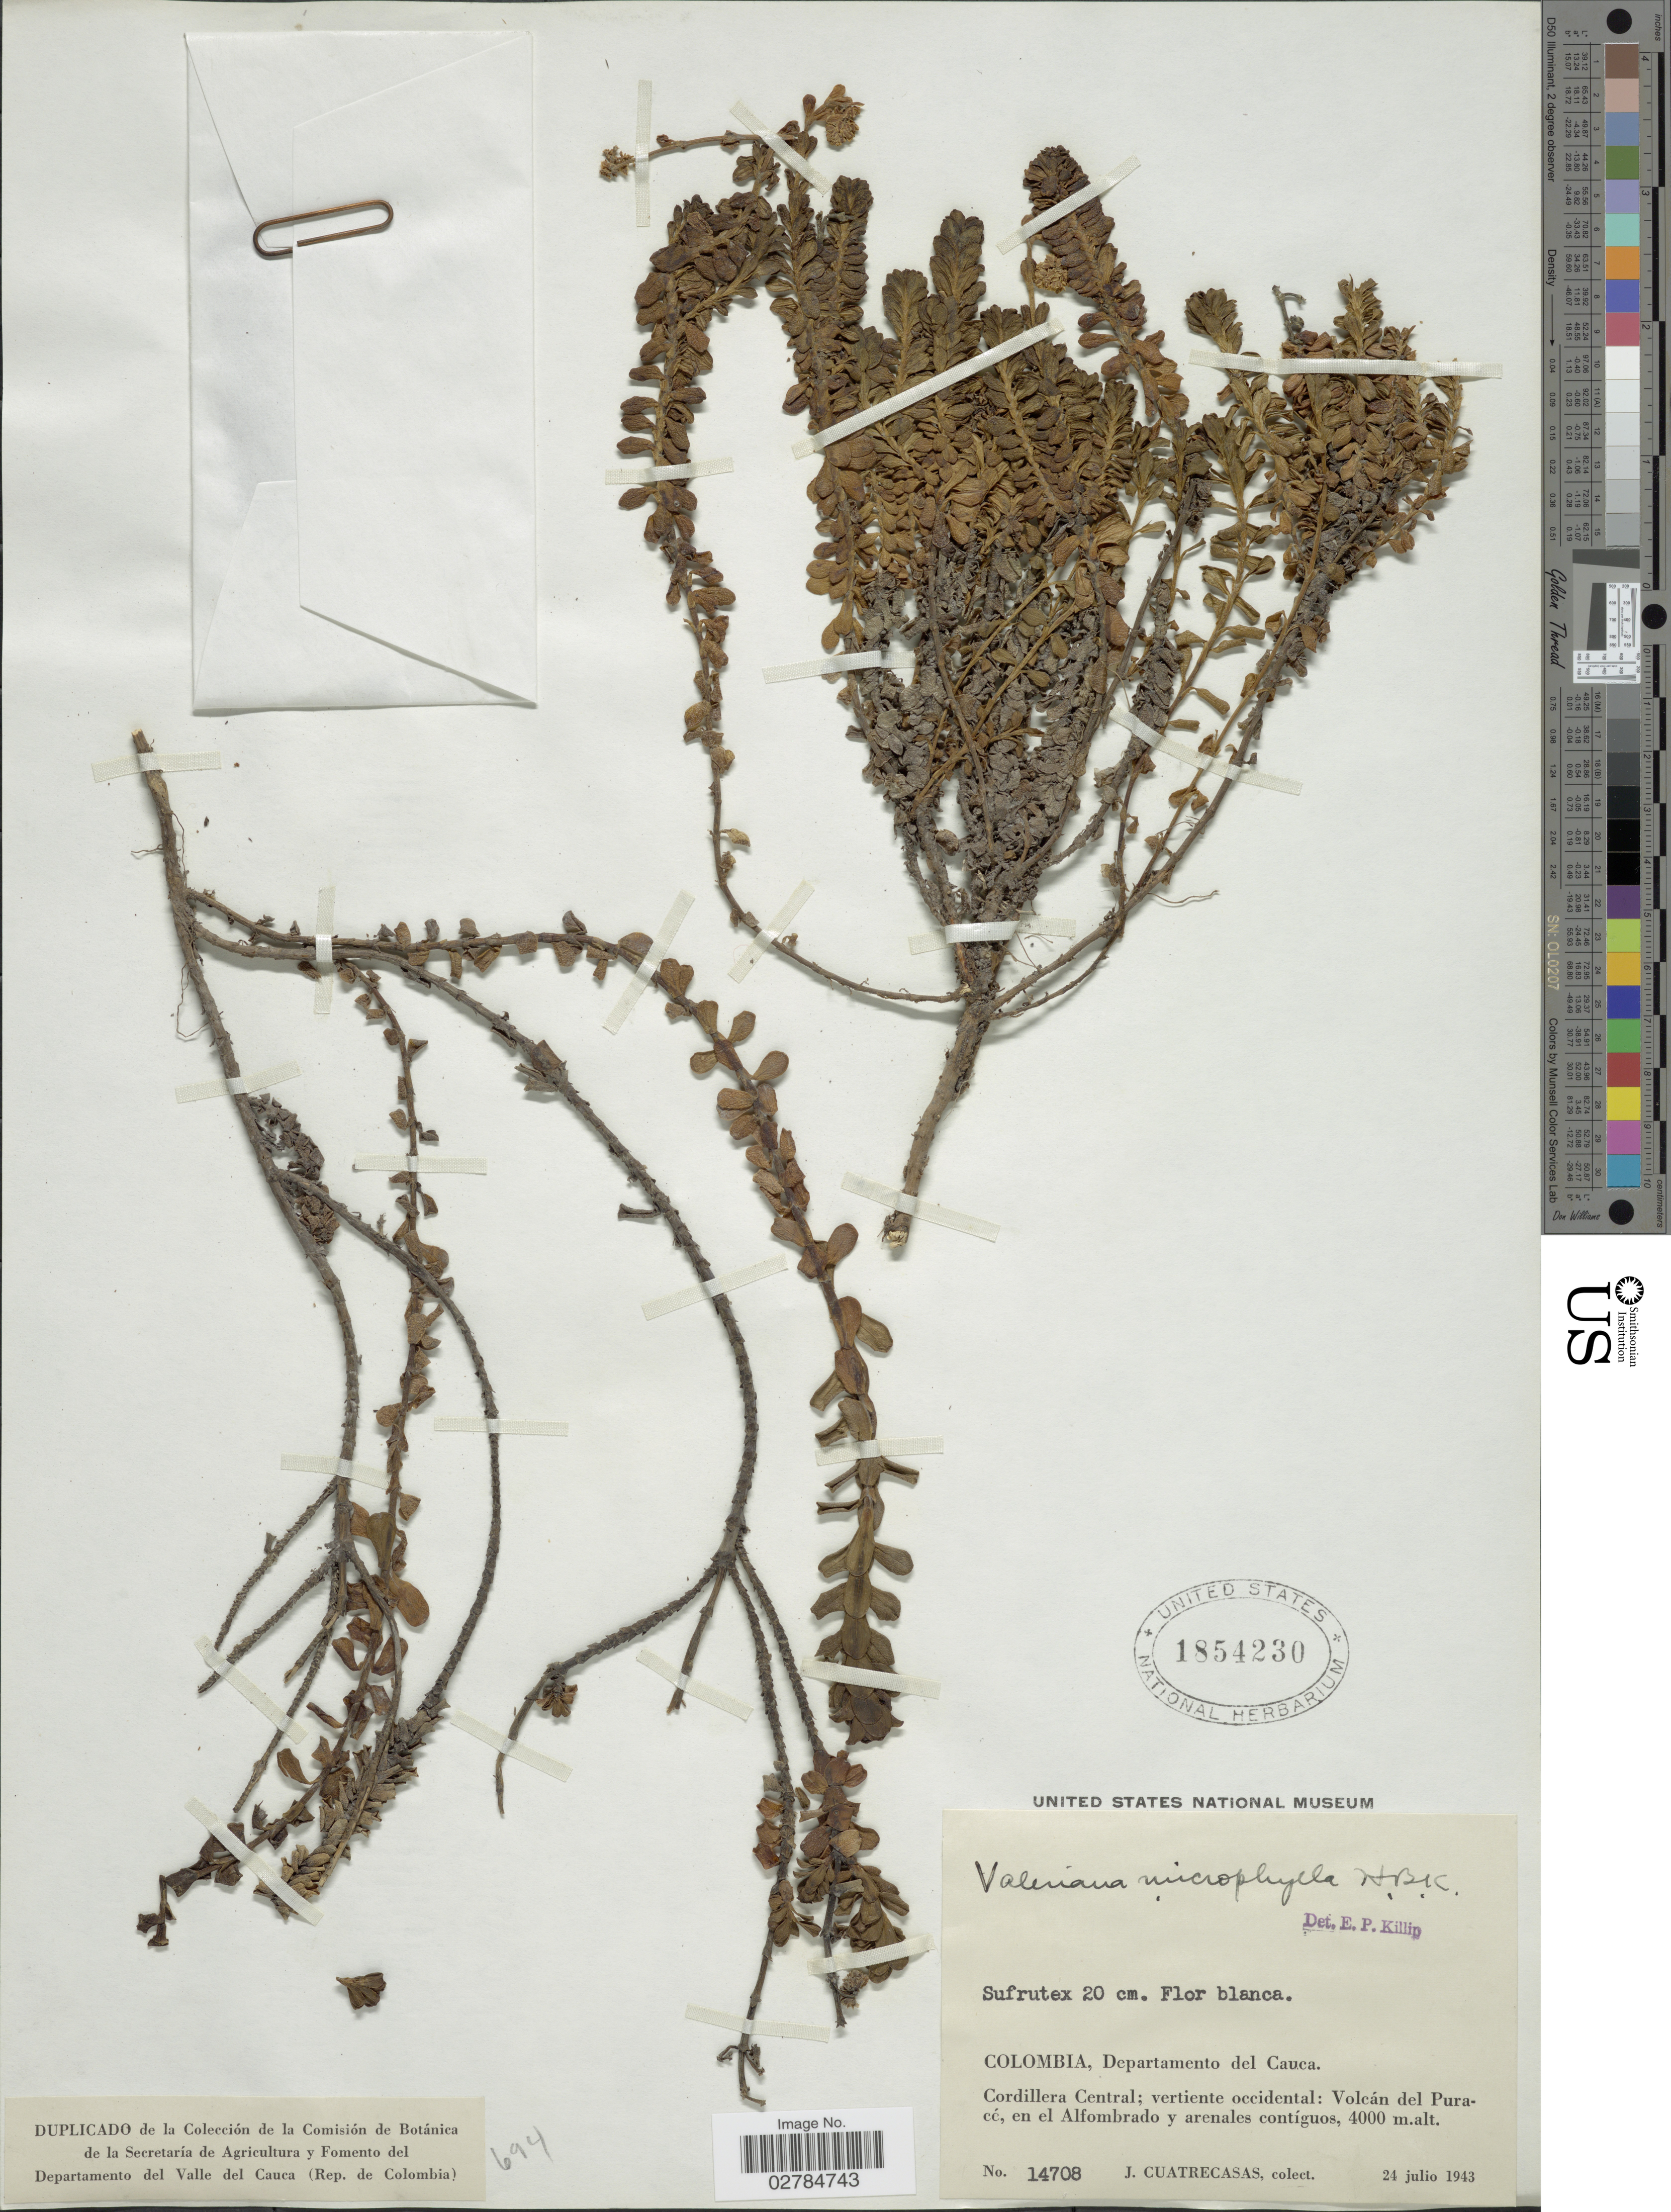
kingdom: Plantae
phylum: Tracheophyta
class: Magnoliopsida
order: Dipsacales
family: Caprifoliaceae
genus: Valeriana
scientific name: Valeriana microphylla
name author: Kunth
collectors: J. Cuatrecasas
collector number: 14708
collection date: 1943-07-24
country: Colombia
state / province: Cauca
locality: Departamento del Cauca. Cordillera Central; vertiente occidental: Volcán del Puracé, en el Alfombrado y arenales contíguos.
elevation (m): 4000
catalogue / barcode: US 1854230